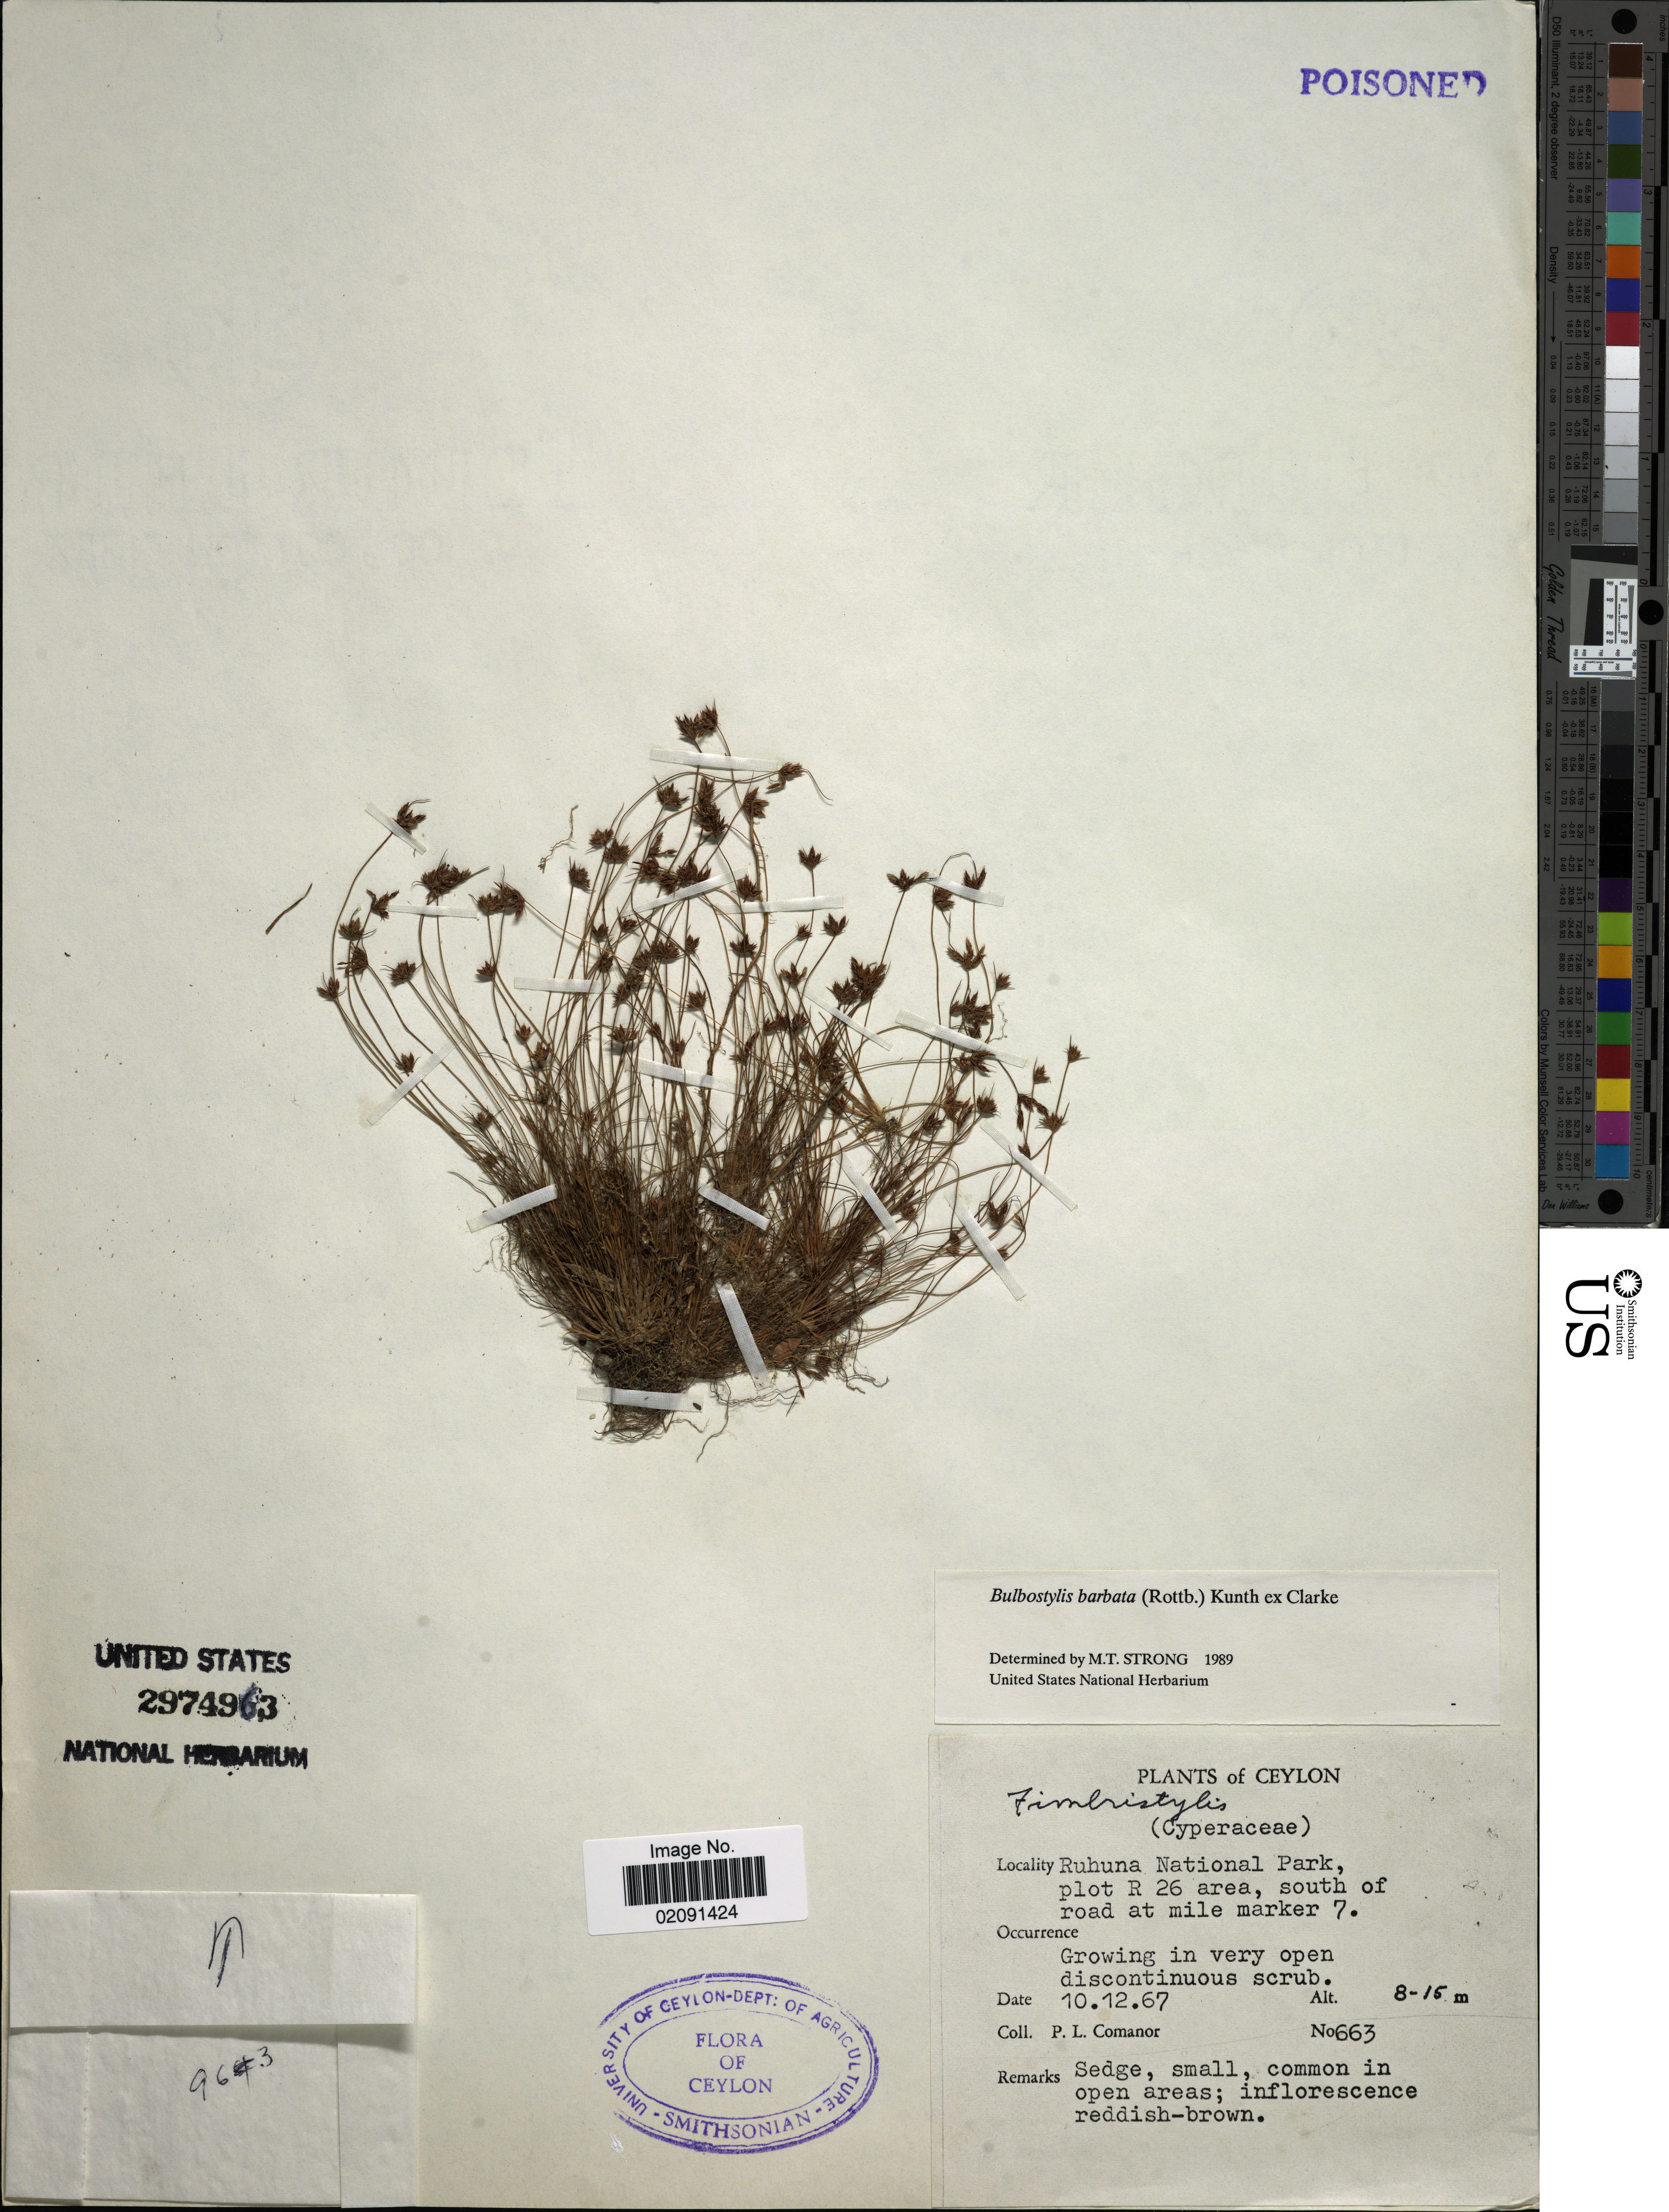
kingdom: Plantae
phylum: Tracheophyta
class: Liliopsida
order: Poales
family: Cyperaceae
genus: Bulbostylis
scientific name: Bulbostylis barbata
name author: (Rottb.) C.B. Clarke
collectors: P. Comanor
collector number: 663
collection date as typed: Transcribed d/m/y: 10/12/67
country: Sri Lanka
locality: Ceylon, Ruhuna National Park, plot R 26 area, south of road at mile marker 7.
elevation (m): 8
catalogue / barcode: US 2974963